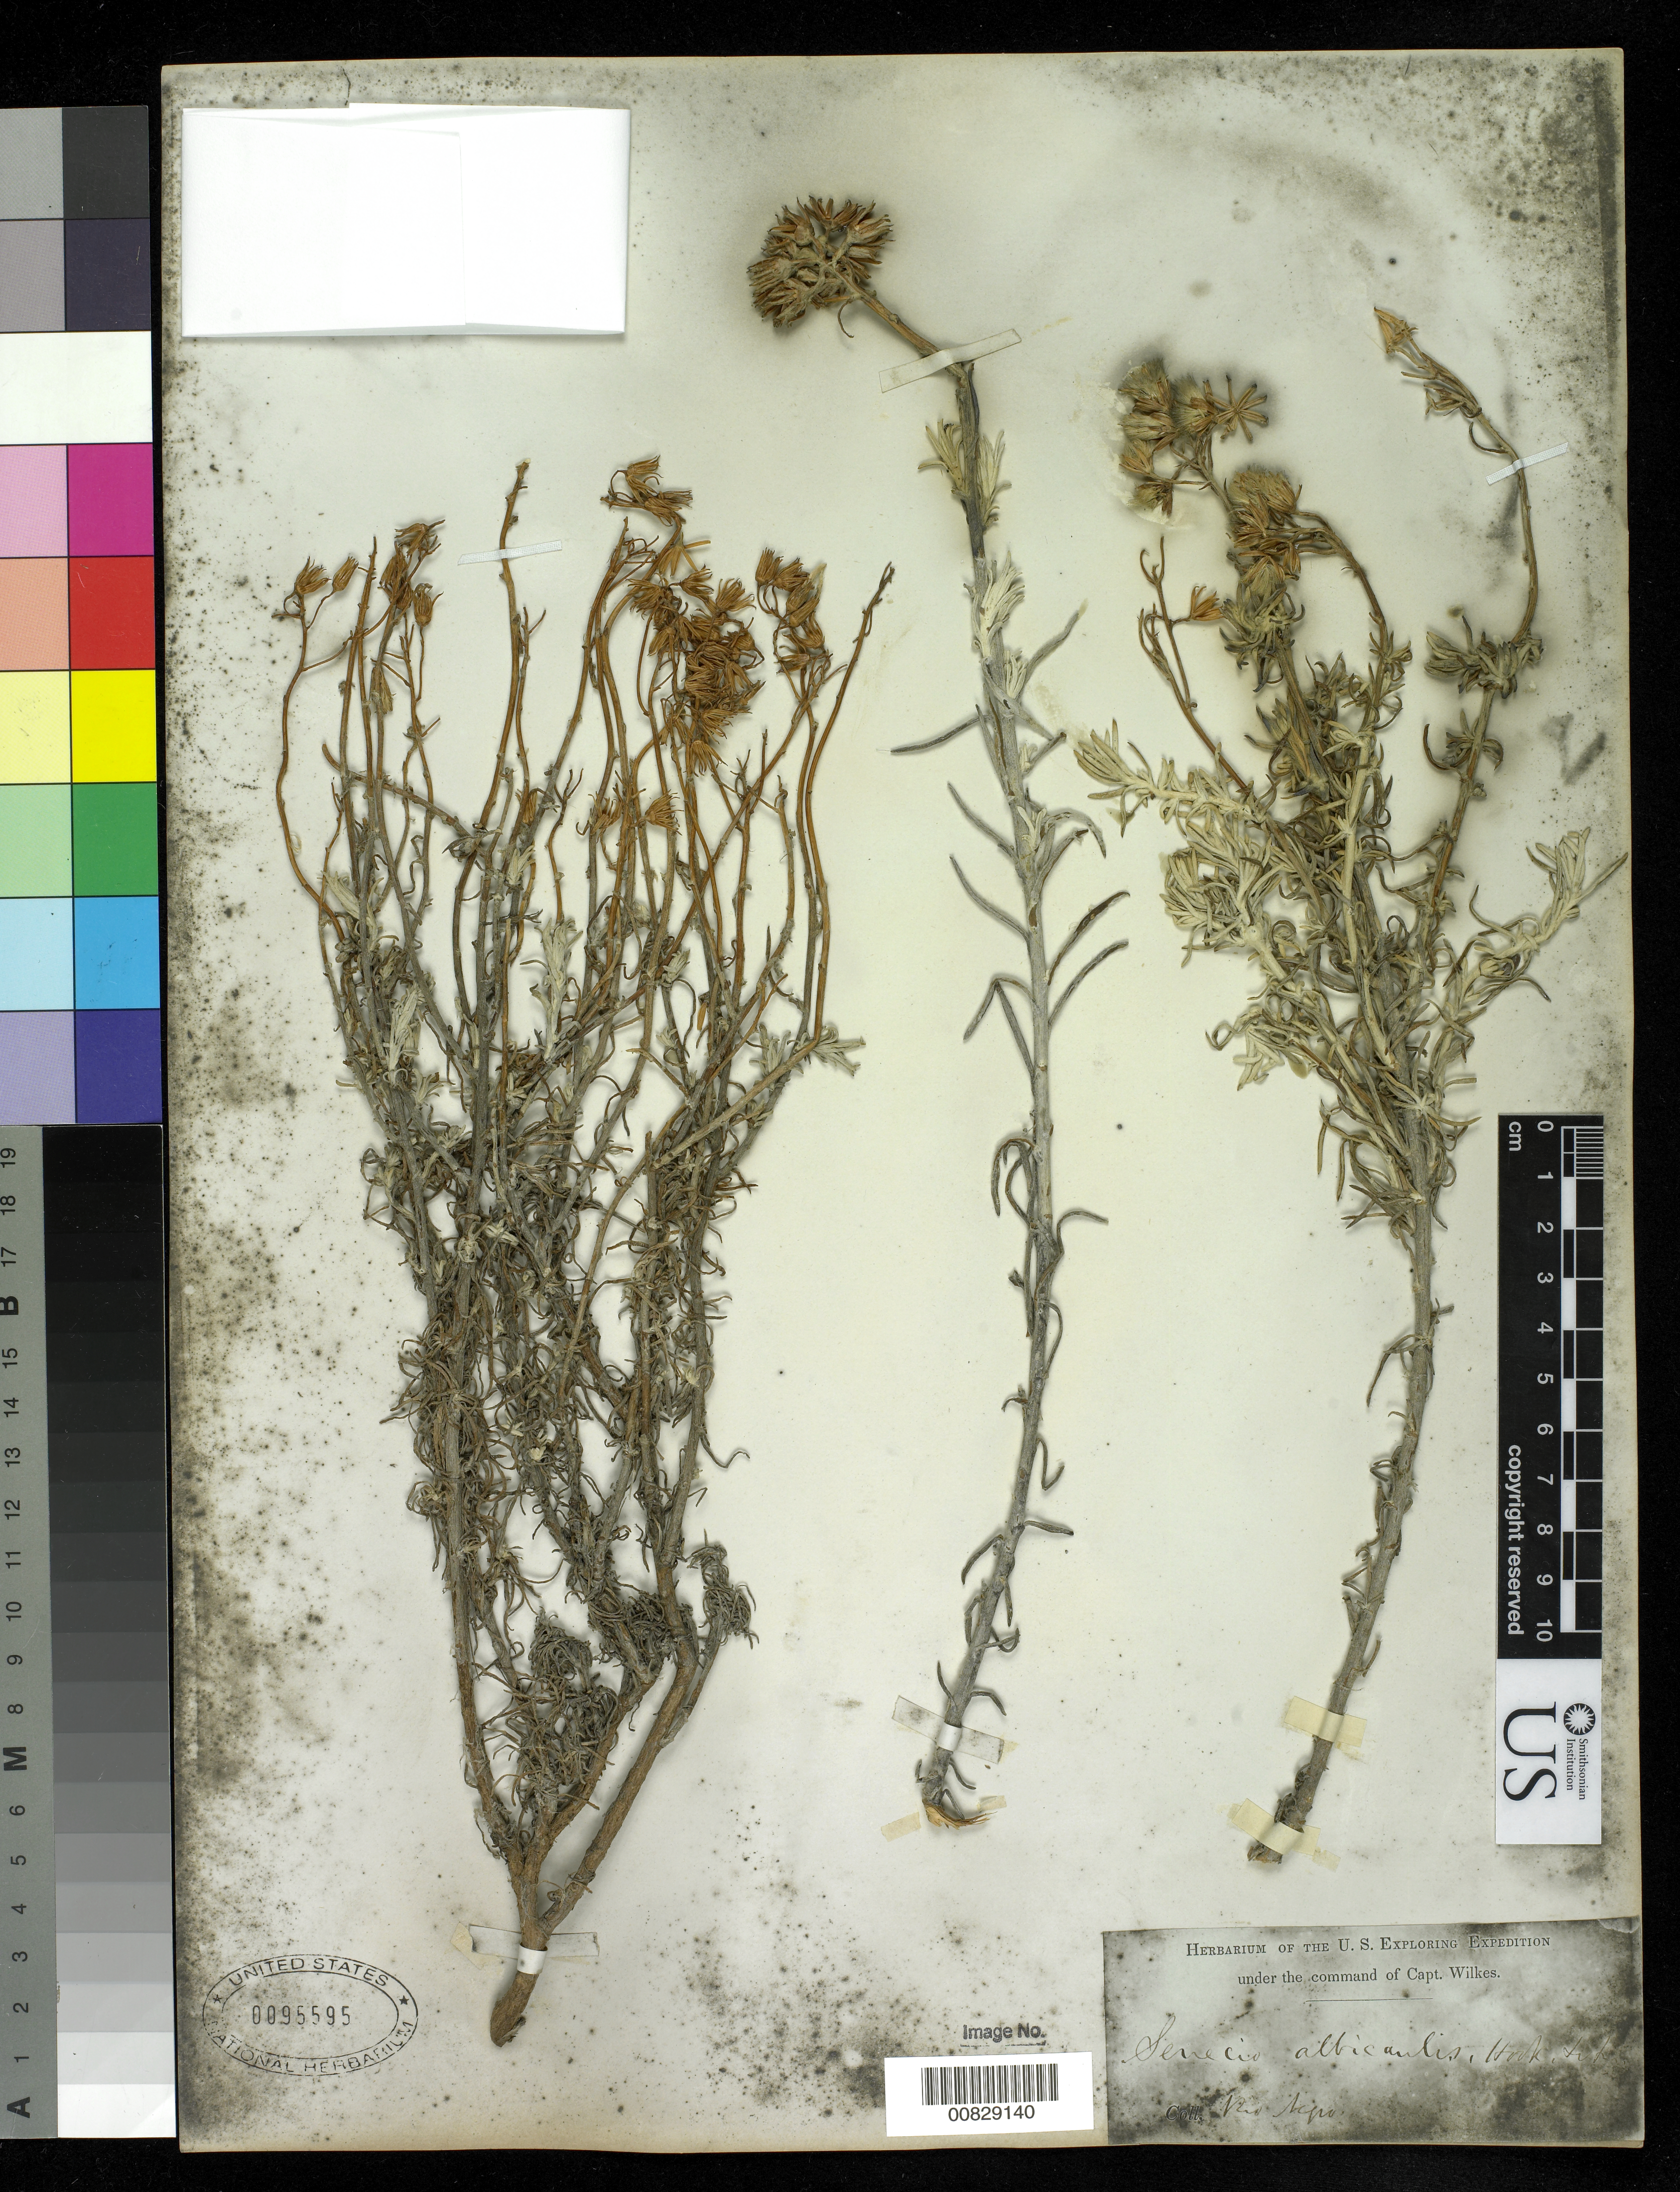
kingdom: Plantae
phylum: Tracheophyta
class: Magnoliopsida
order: Asterales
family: Asteraceae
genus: Senecio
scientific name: Senecio filaginoides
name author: DC.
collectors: Wilkes Explor. Exped.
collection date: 1838/1842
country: Argentina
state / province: Rio Negro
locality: Rio Negro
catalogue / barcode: US 95595